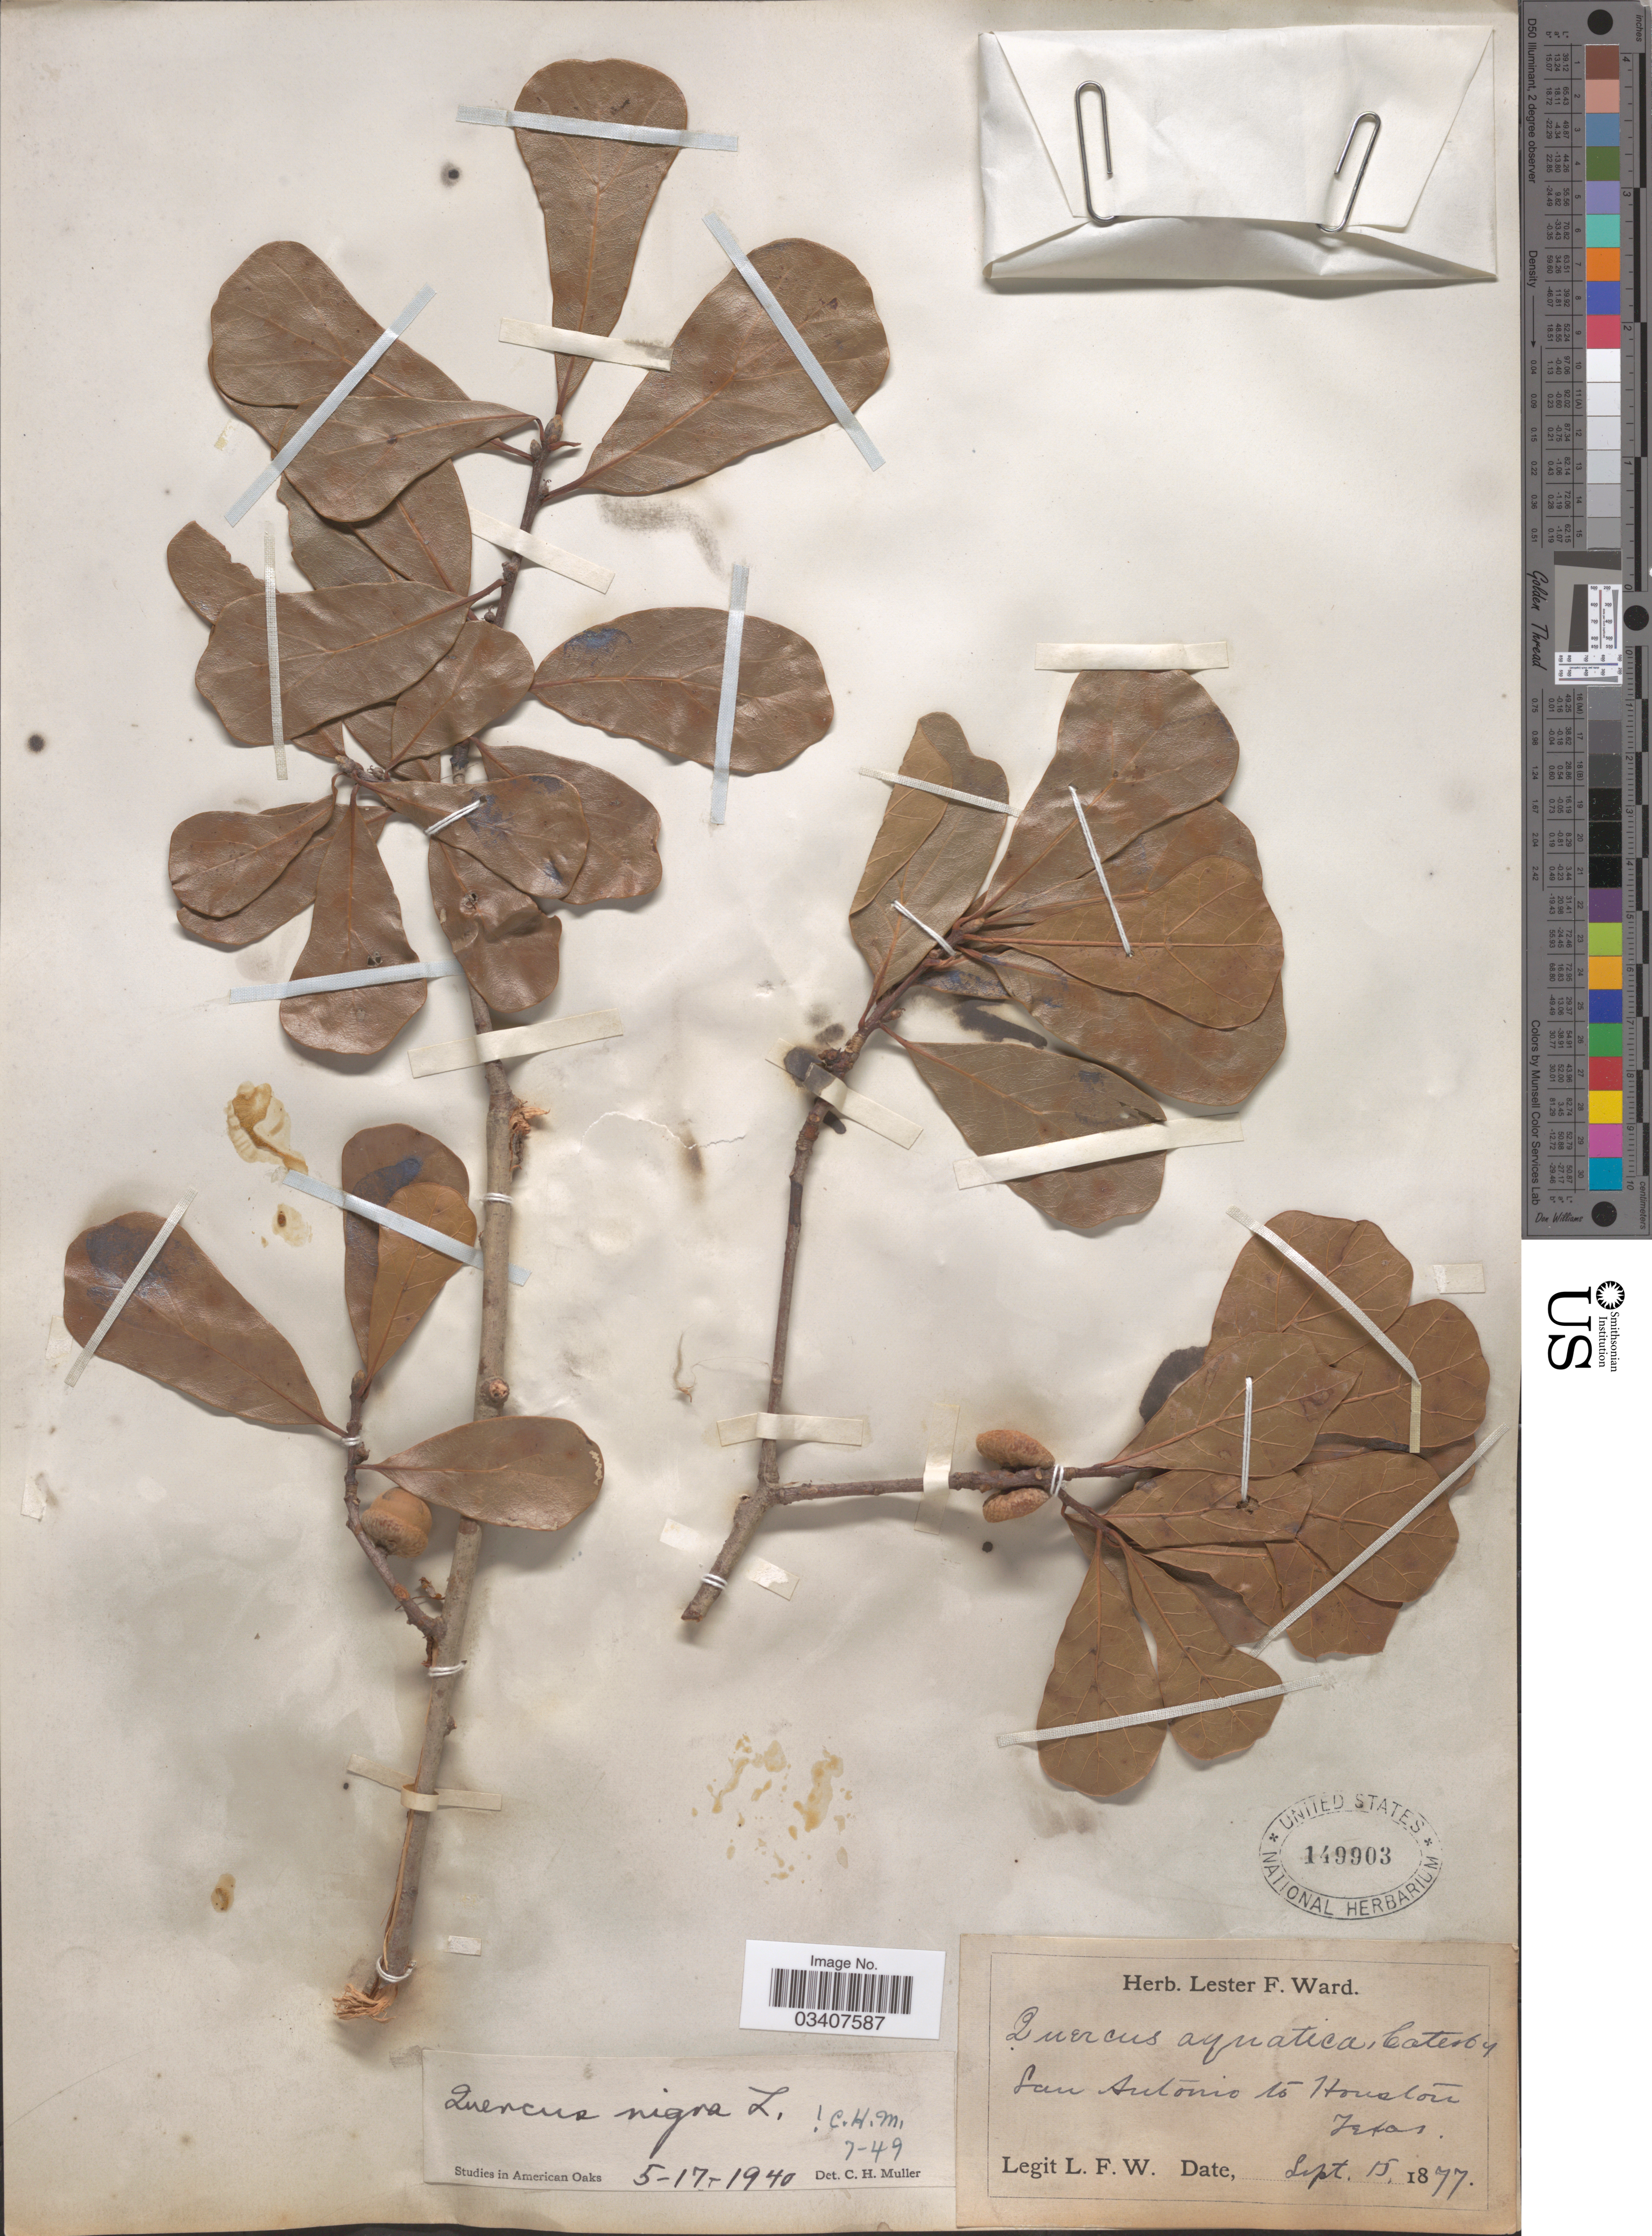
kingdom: Plantae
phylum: Tracheophyta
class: Magnoliopsida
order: Fagales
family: Fagaceae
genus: Quercus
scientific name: Quercus nigra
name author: L.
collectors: L. F. Ward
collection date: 1877-09-15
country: United States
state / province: Texas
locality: San Antonio to Houston.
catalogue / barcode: US 149903